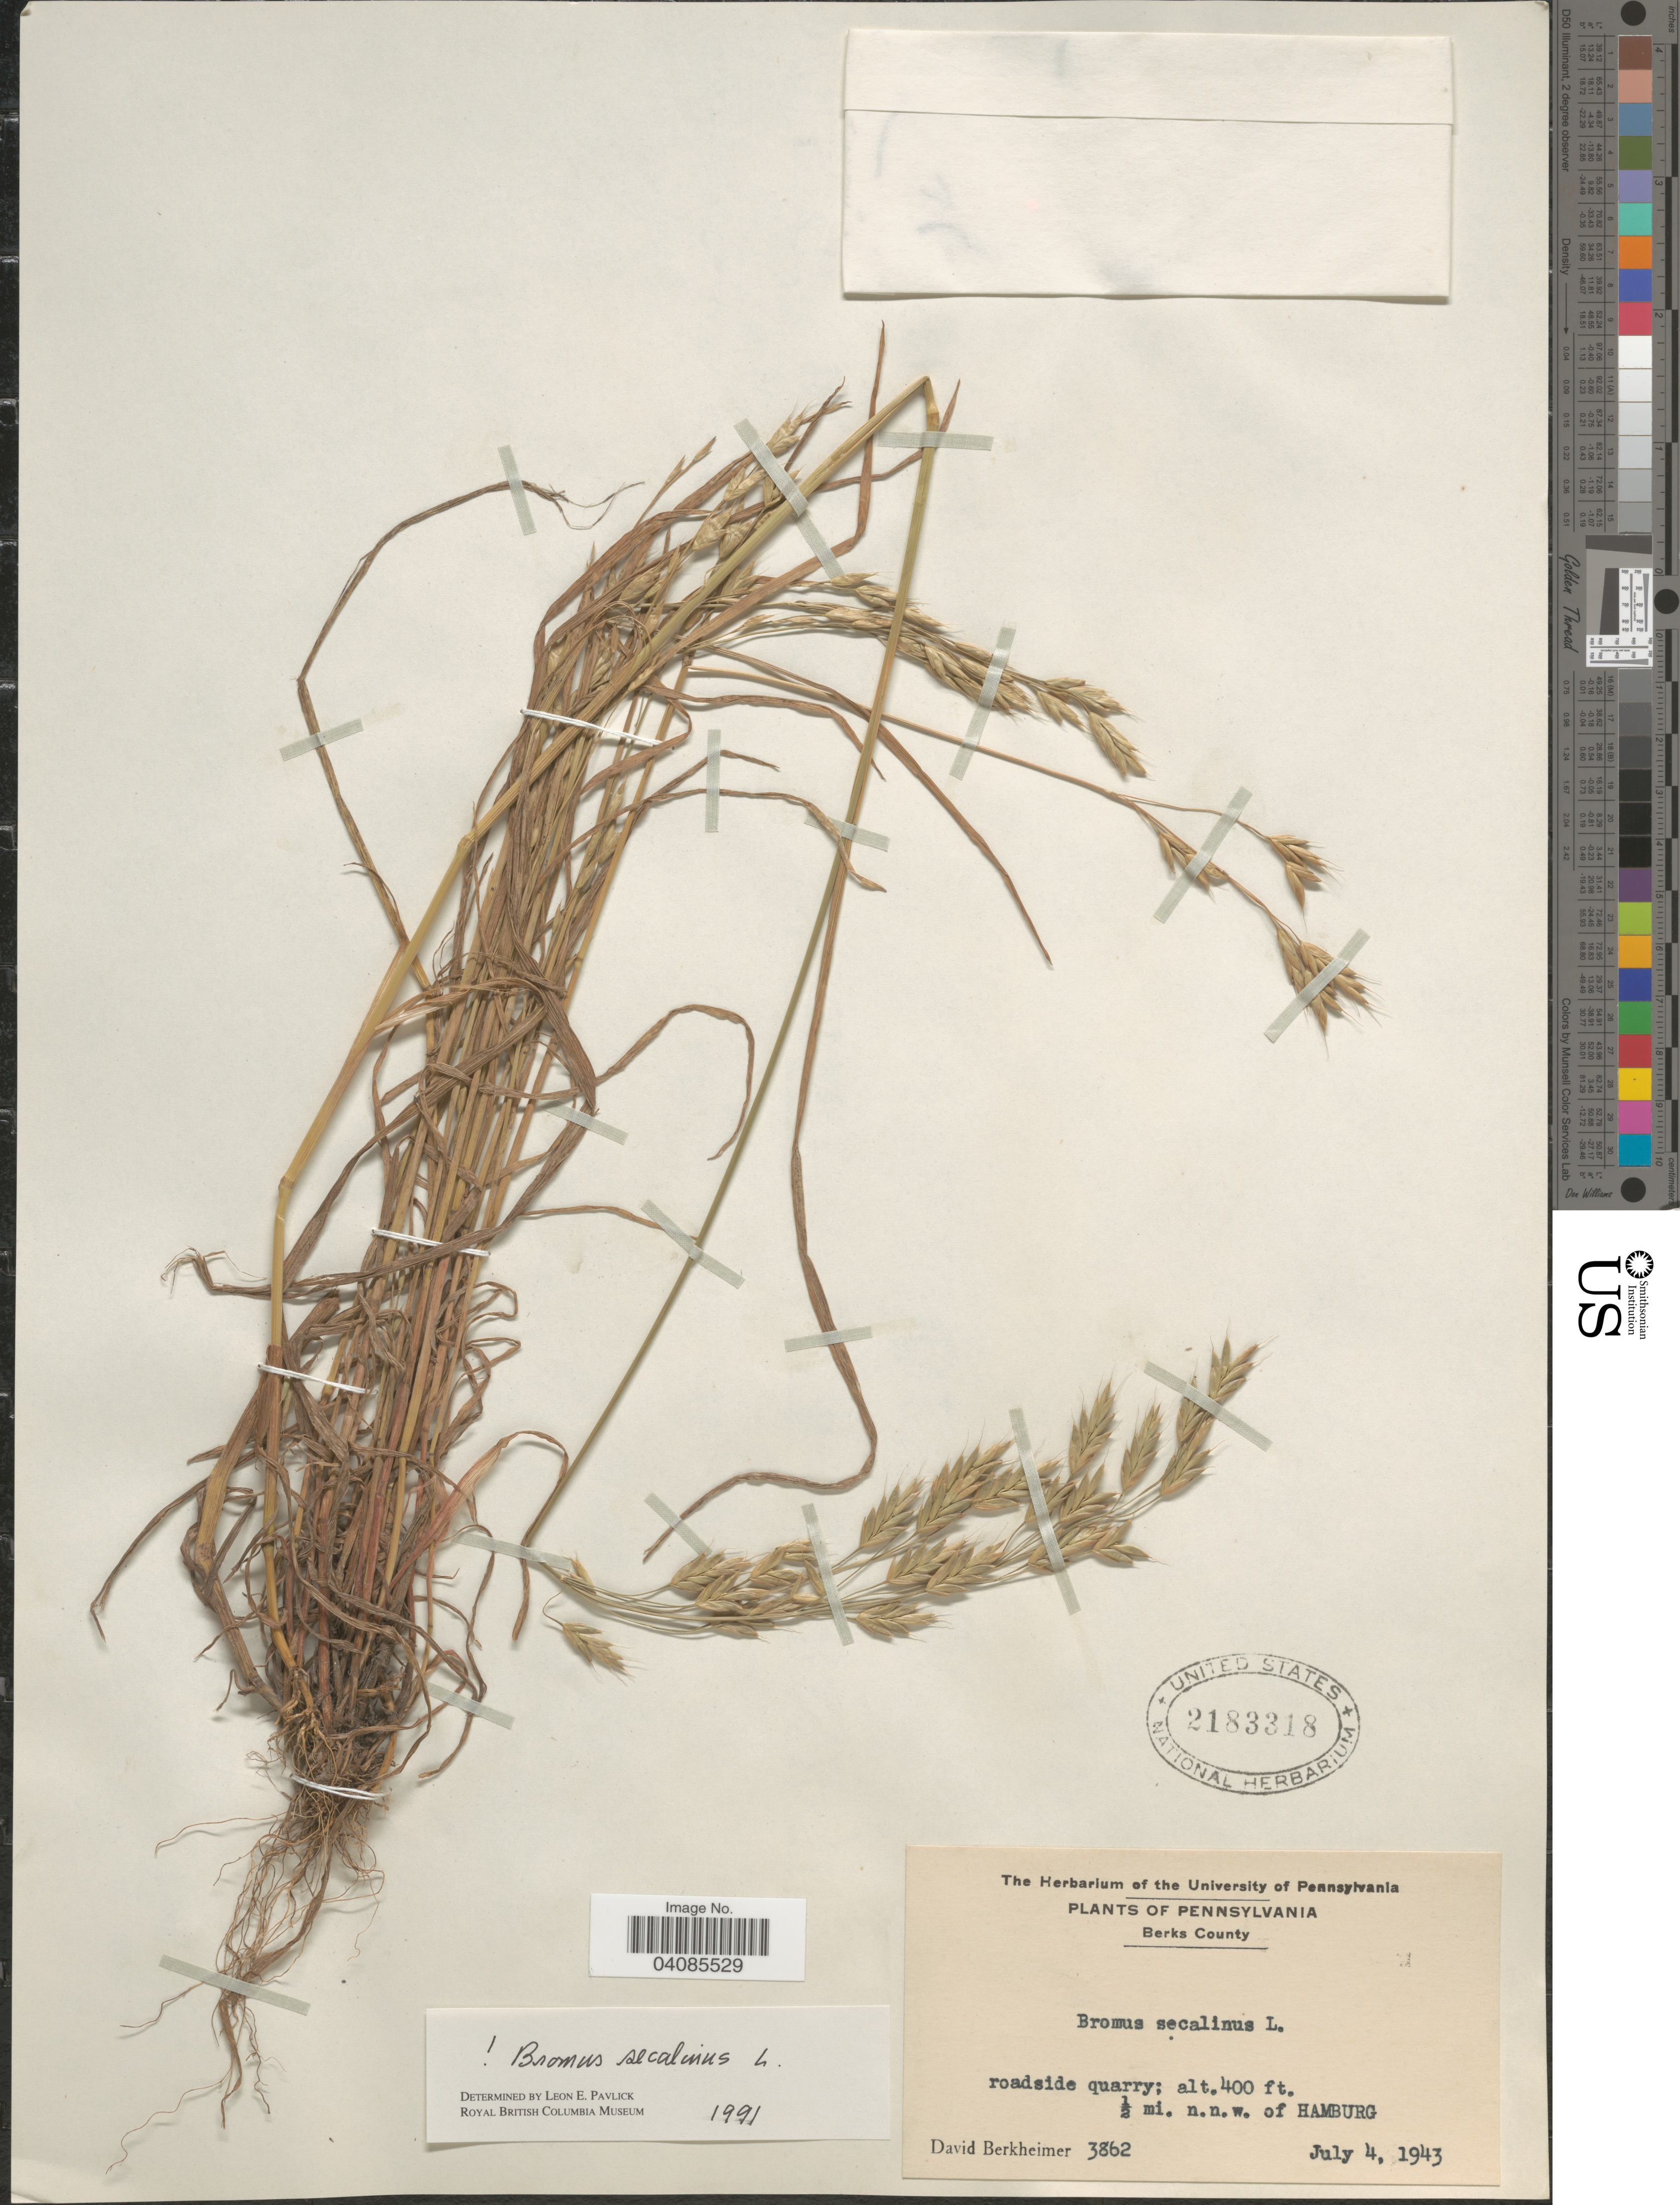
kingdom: Plantae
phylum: Tracheophyta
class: Liliopsida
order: Poales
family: Poaceae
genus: Bromus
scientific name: Bromus secalinus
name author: L.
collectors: D. Berkheimer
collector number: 3862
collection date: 1943-07-04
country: United States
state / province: Pennsylvania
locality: Berks County. Roadside quarry. ½ mi. n.n.w. of Hamburg.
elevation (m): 122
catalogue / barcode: US 2183318